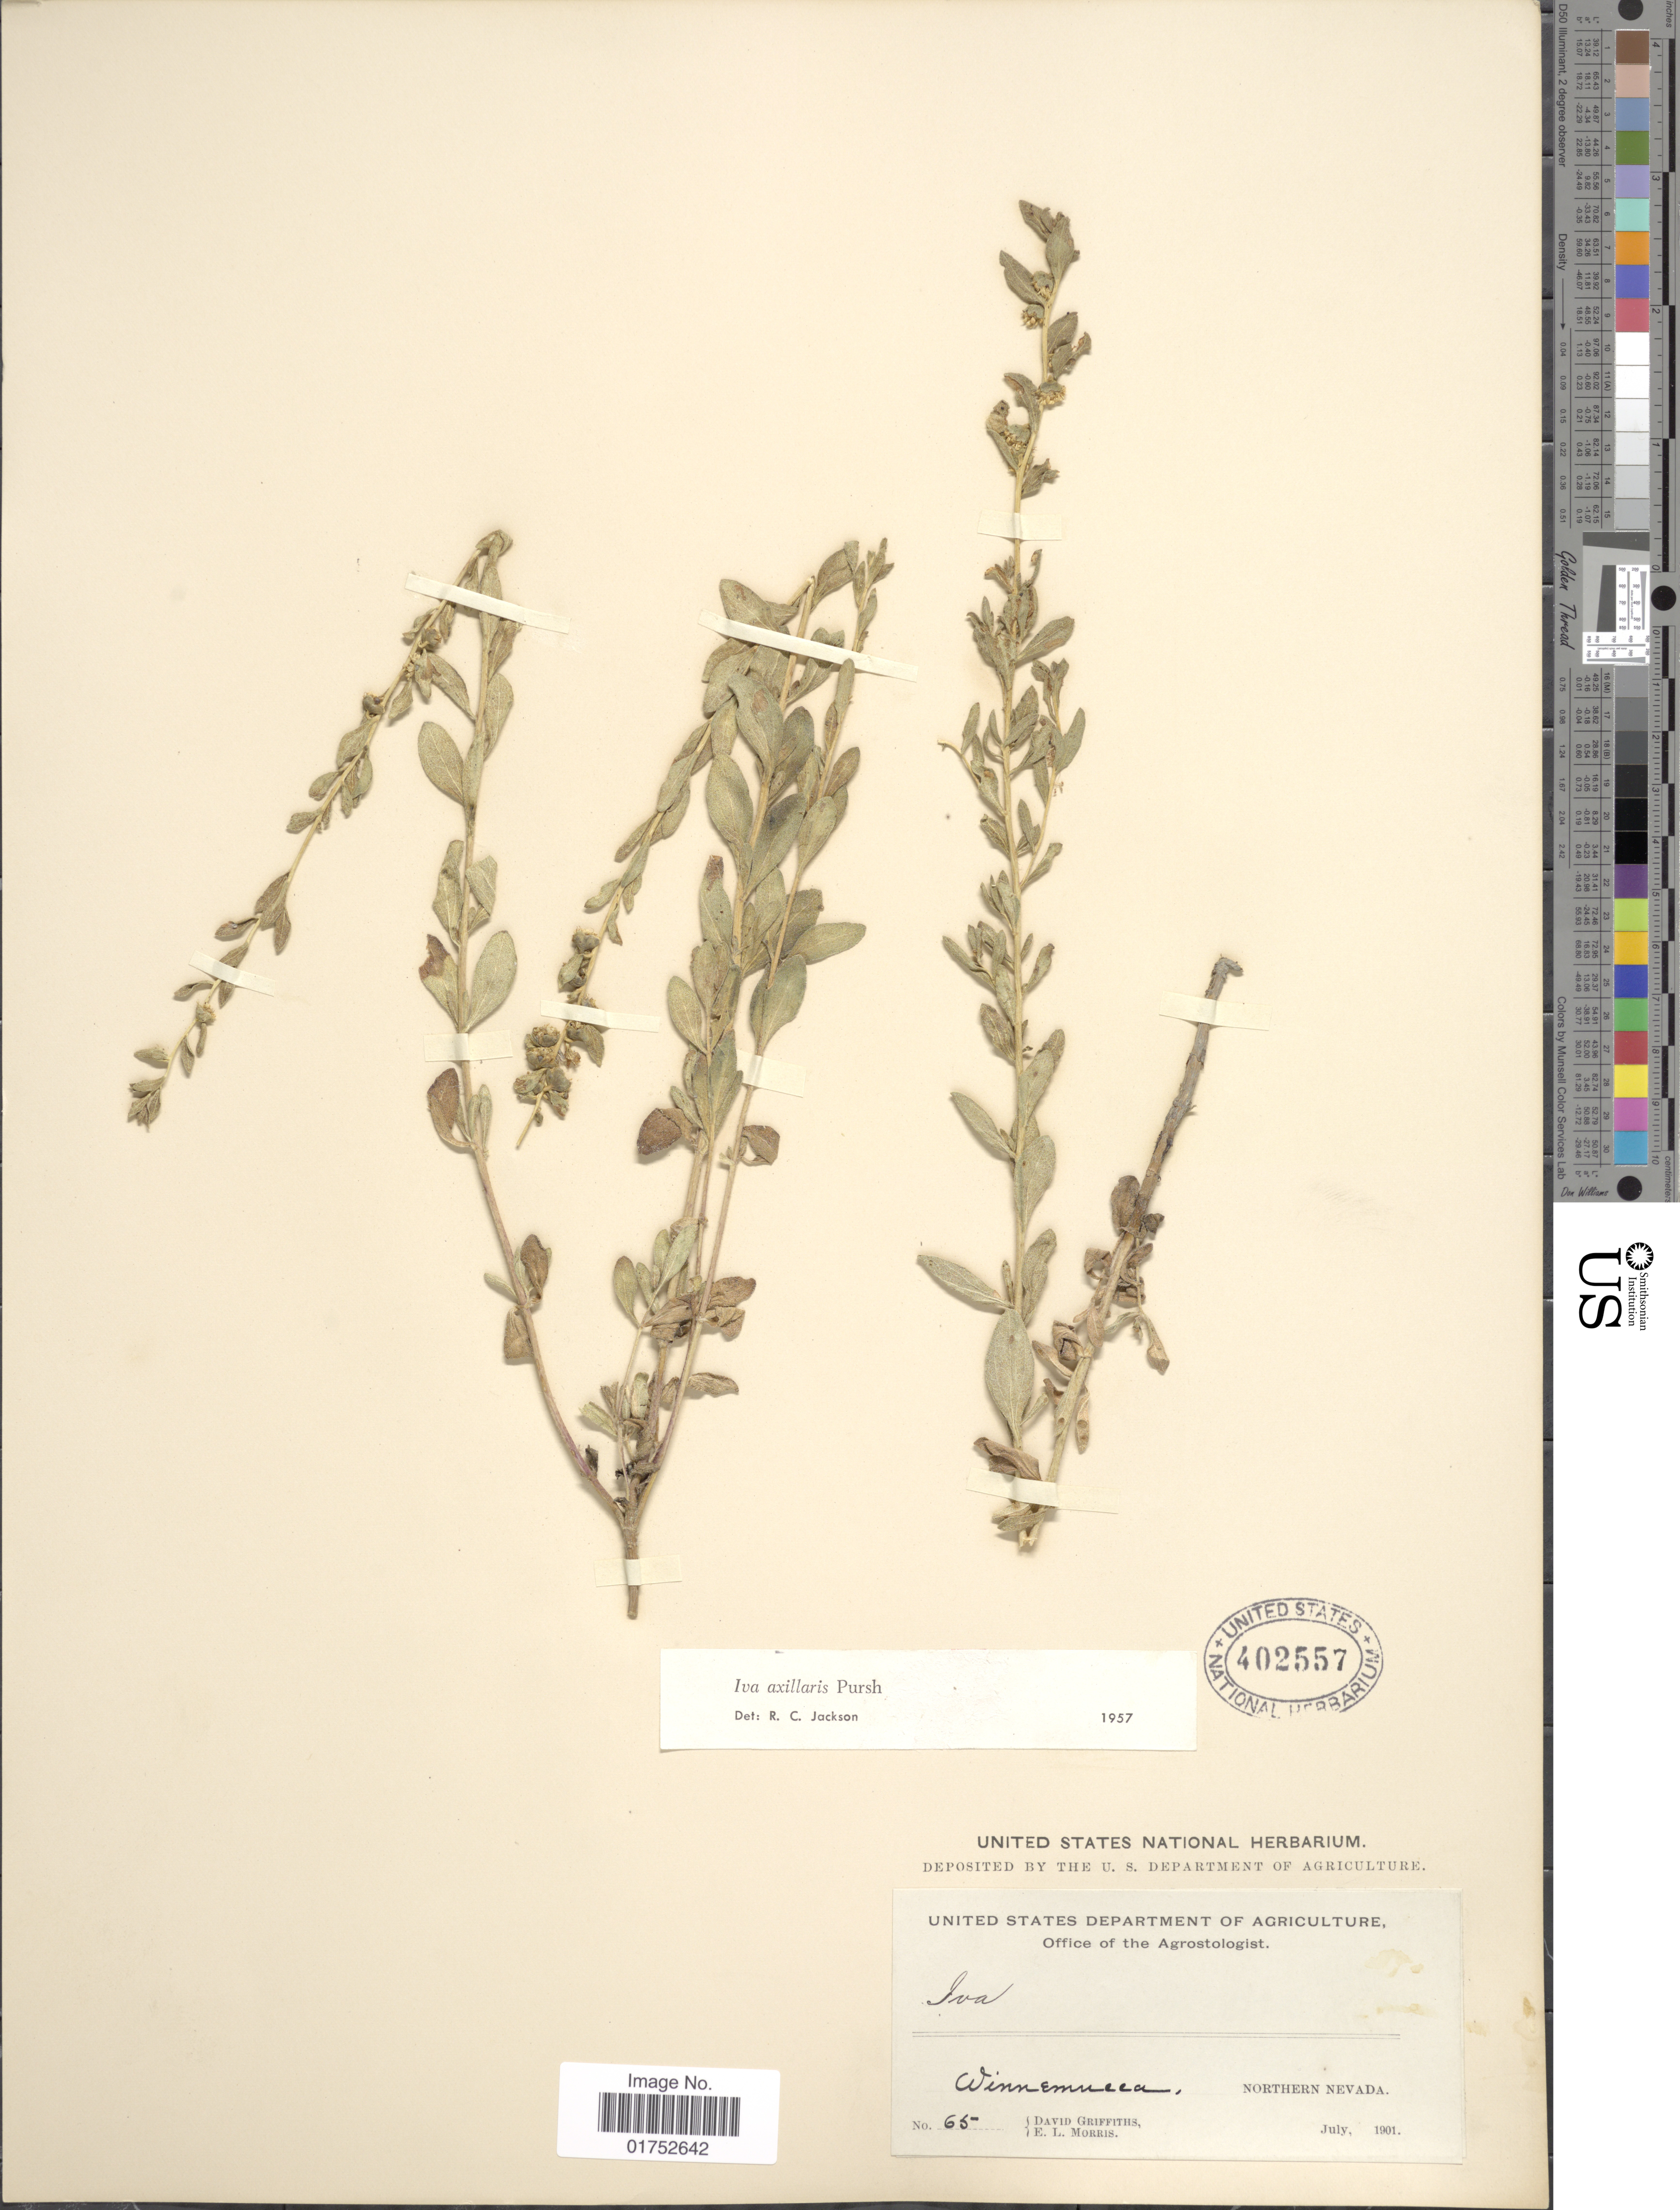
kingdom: Plantae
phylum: Tracheophyta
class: Magnoliopsida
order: Asterales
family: Asteraceae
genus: Iva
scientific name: Iva axillaris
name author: Pursh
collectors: D. Griffiths & E. Morris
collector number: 65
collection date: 1901-07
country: United States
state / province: Nevada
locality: Winnemucca, Northern Nevada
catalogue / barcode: US 402557